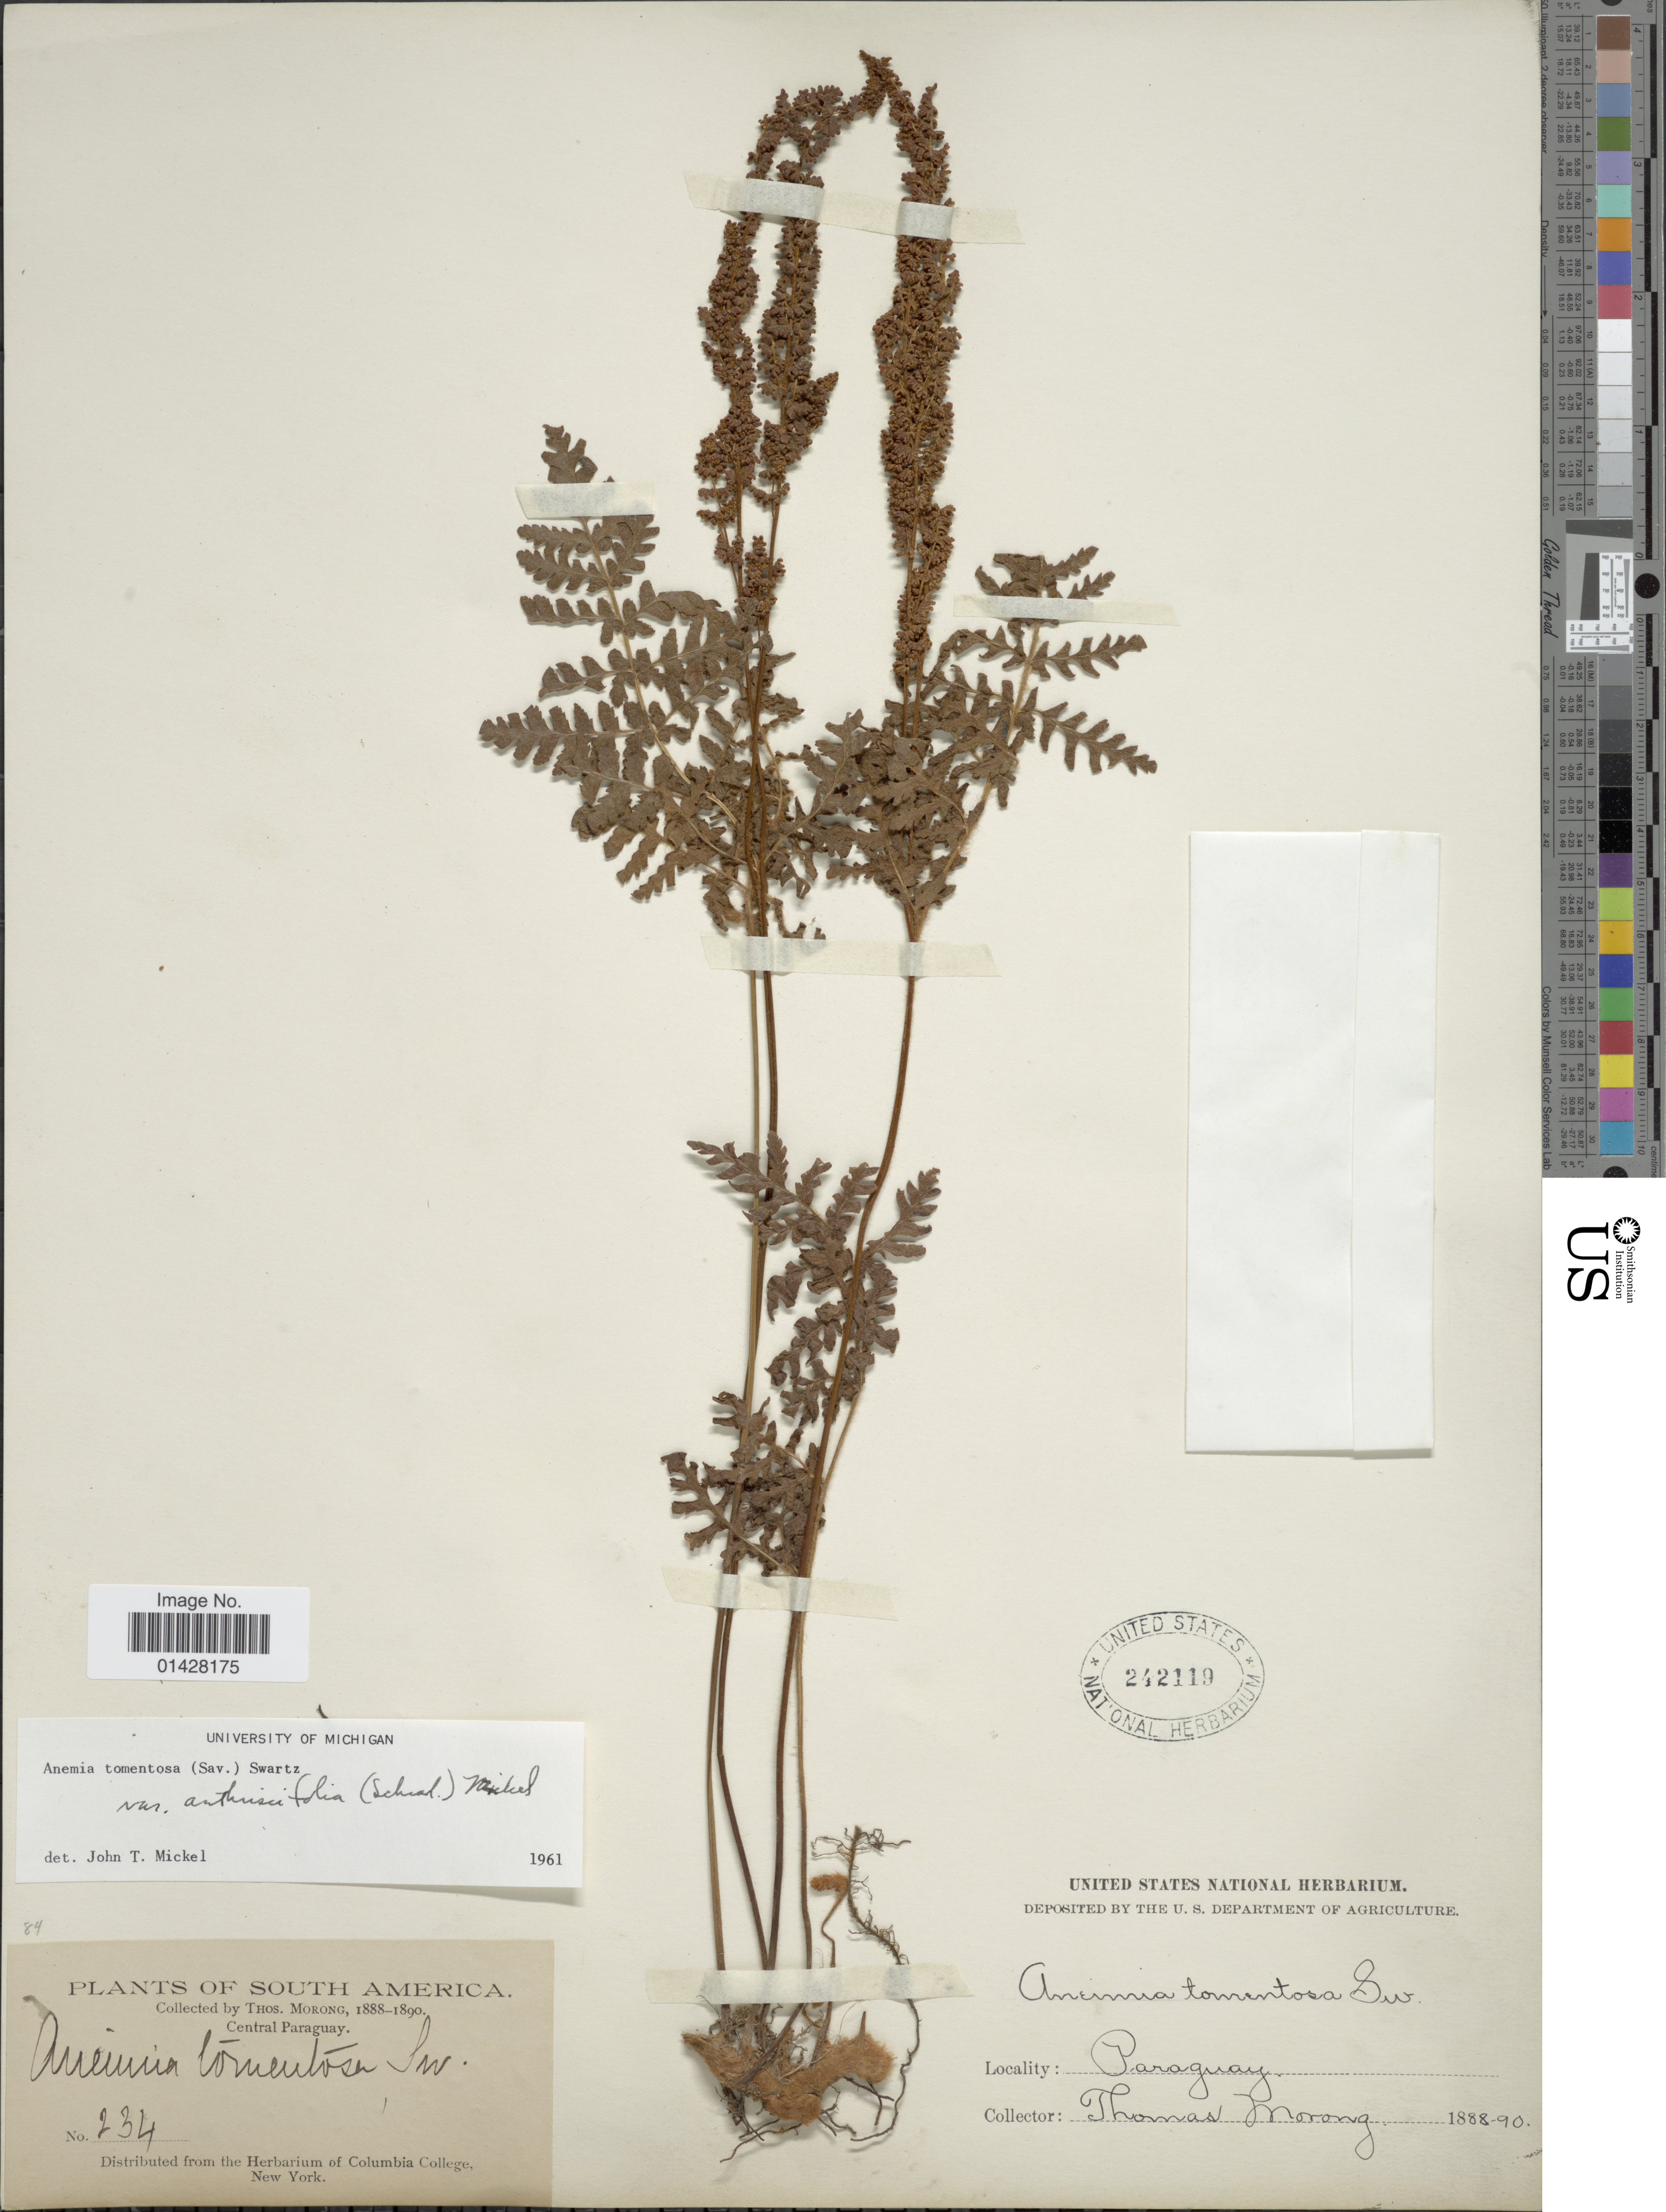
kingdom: Plantae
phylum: Tracheophyta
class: Polypodiopsida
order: Schizaeales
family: Anemiaceae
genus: Anemia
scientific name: Anemia tomentosa var. anthriscifolia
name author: (Schrad.) Mickel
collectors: ex herb. T. Morong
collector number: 234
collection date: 1888/1890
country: Paraguay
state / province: Central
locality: Central Paraguay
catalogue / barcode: US 242119